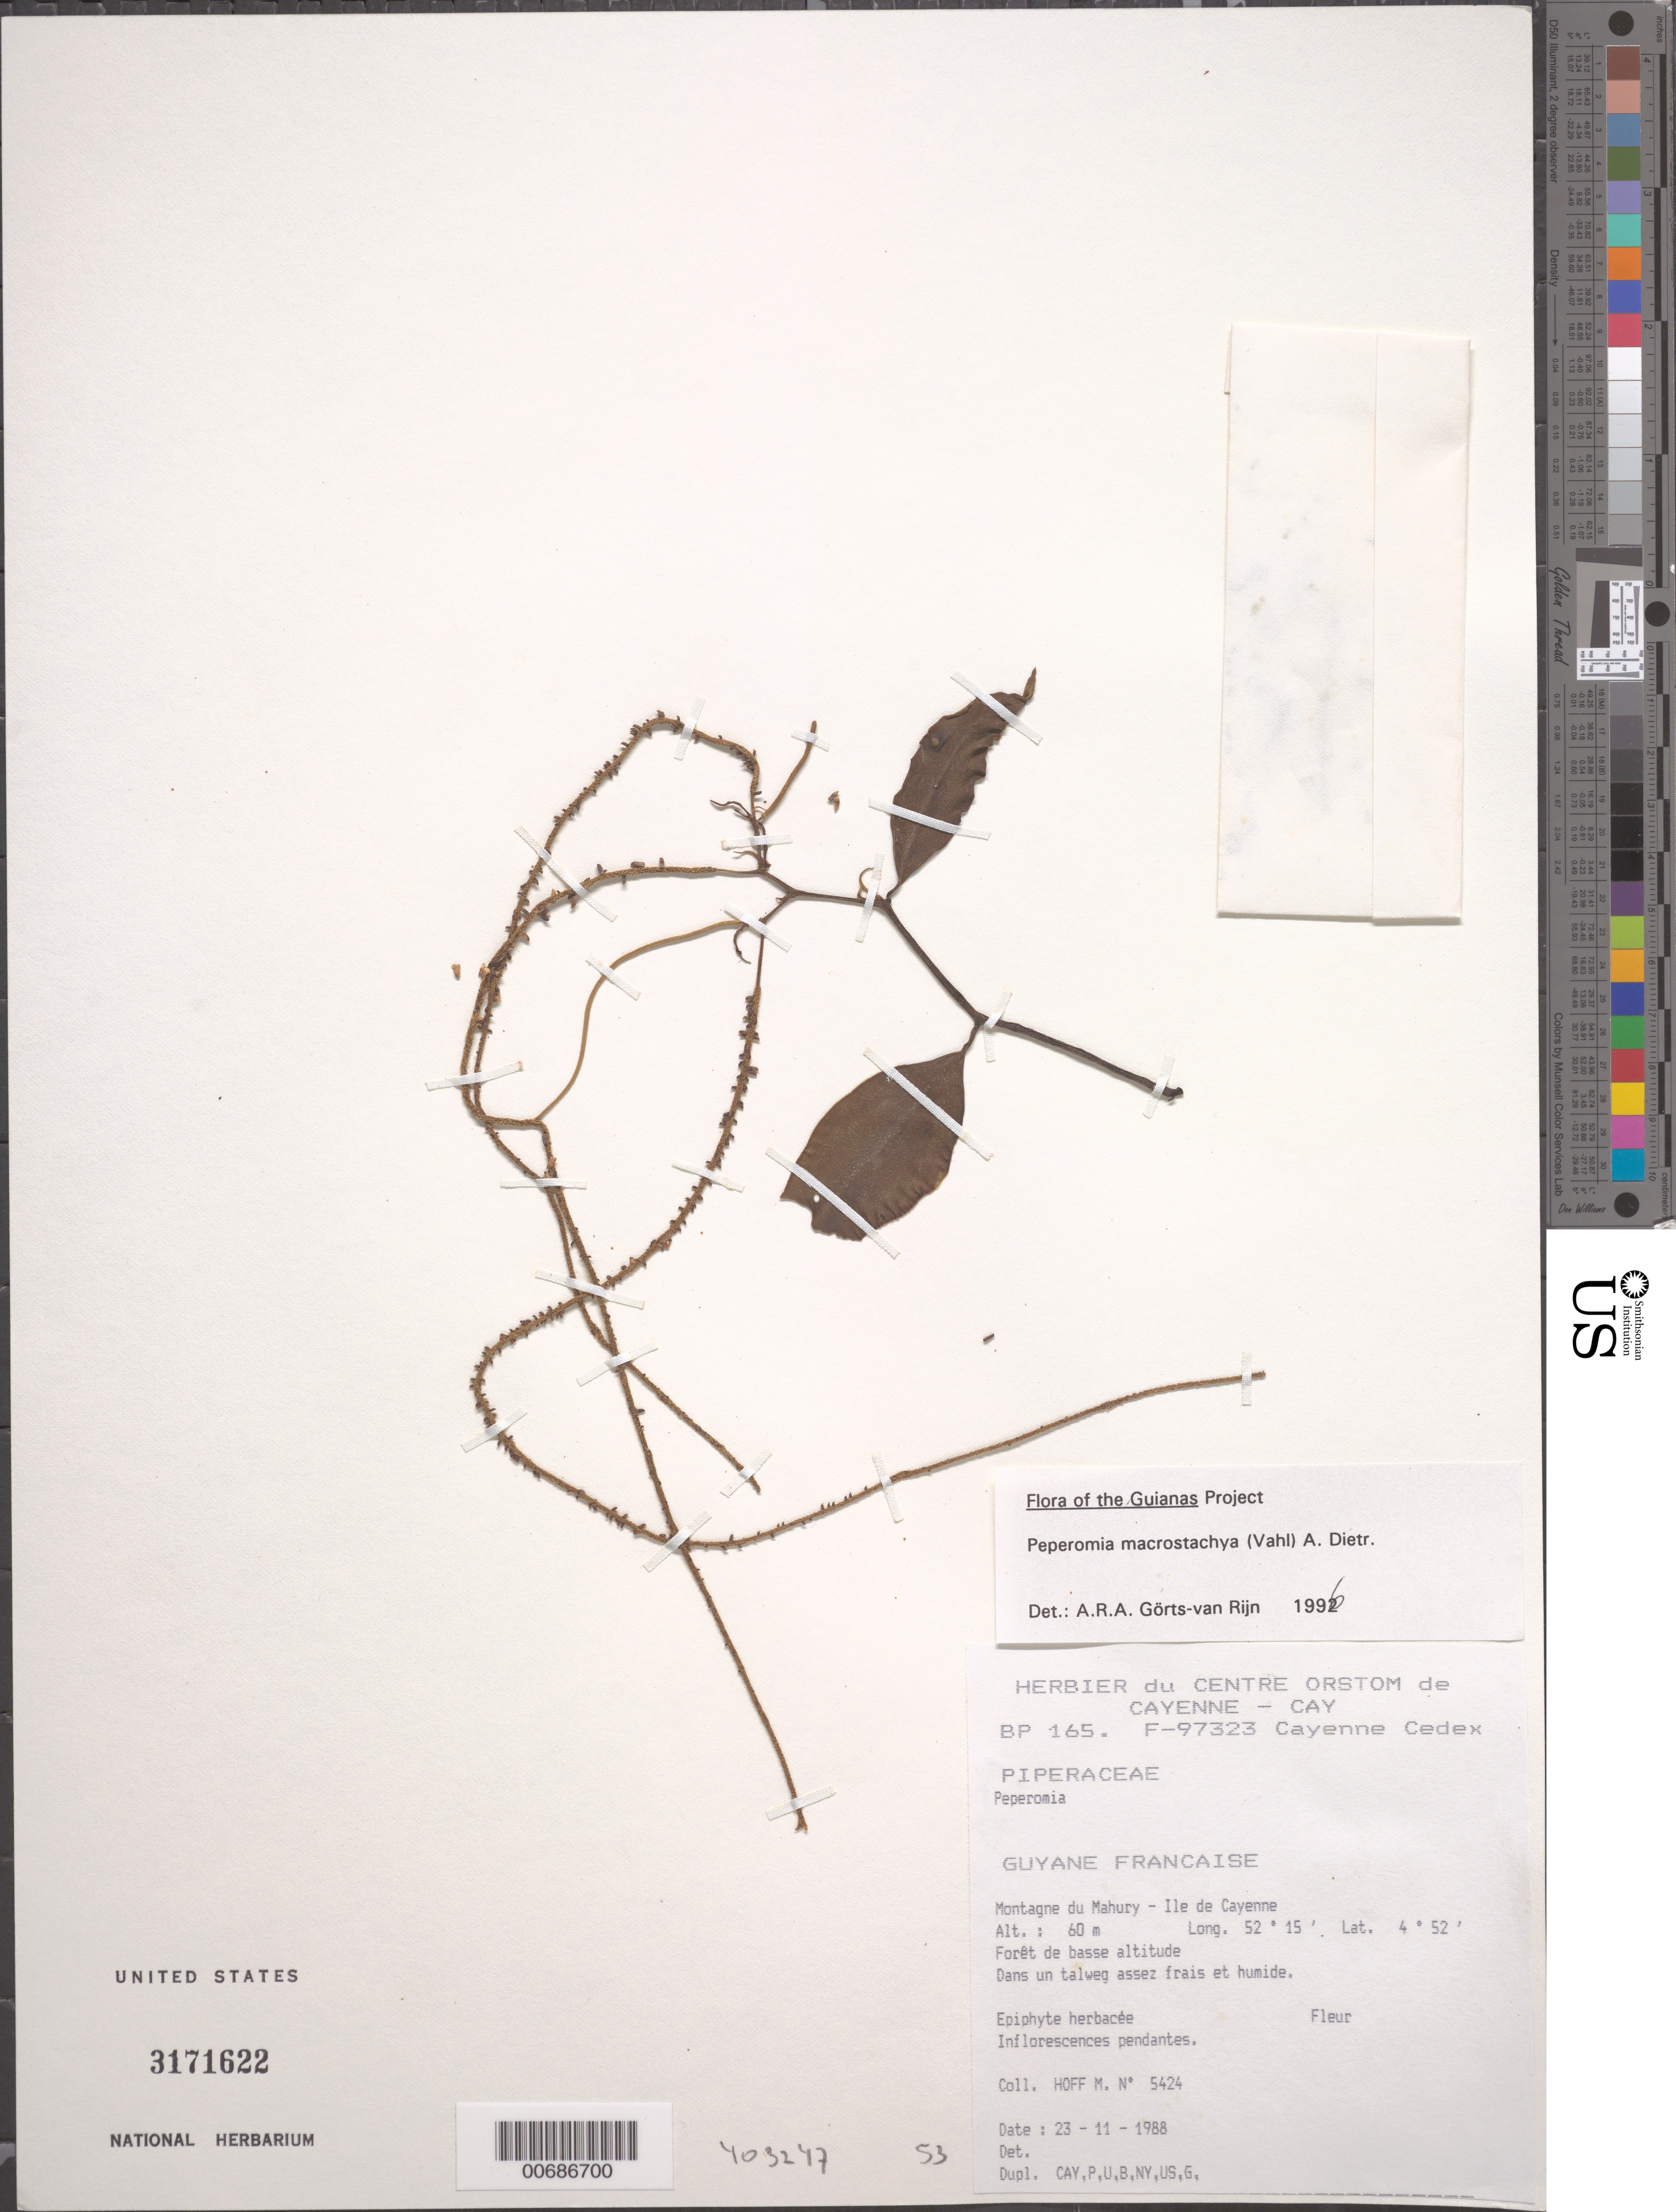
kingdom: Plantae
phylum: Tracheophyta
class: Magnoliopsida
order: Piperales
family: Piperaceae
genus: Peperomia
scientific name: Peperomia macrostachya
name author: (Vahl) A. Dietr.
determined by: Görts-van Rijn, A. R. A.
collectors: M. Hoff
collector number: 5424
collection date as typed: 23-Nov-92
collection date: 1992-11-23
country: French Guiana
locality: Montagne de Mahury, Ile de Cayenne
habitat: Forêt de basse altitude, dans un talweg assez frais et humide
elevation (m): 60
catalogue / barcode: US 3171622